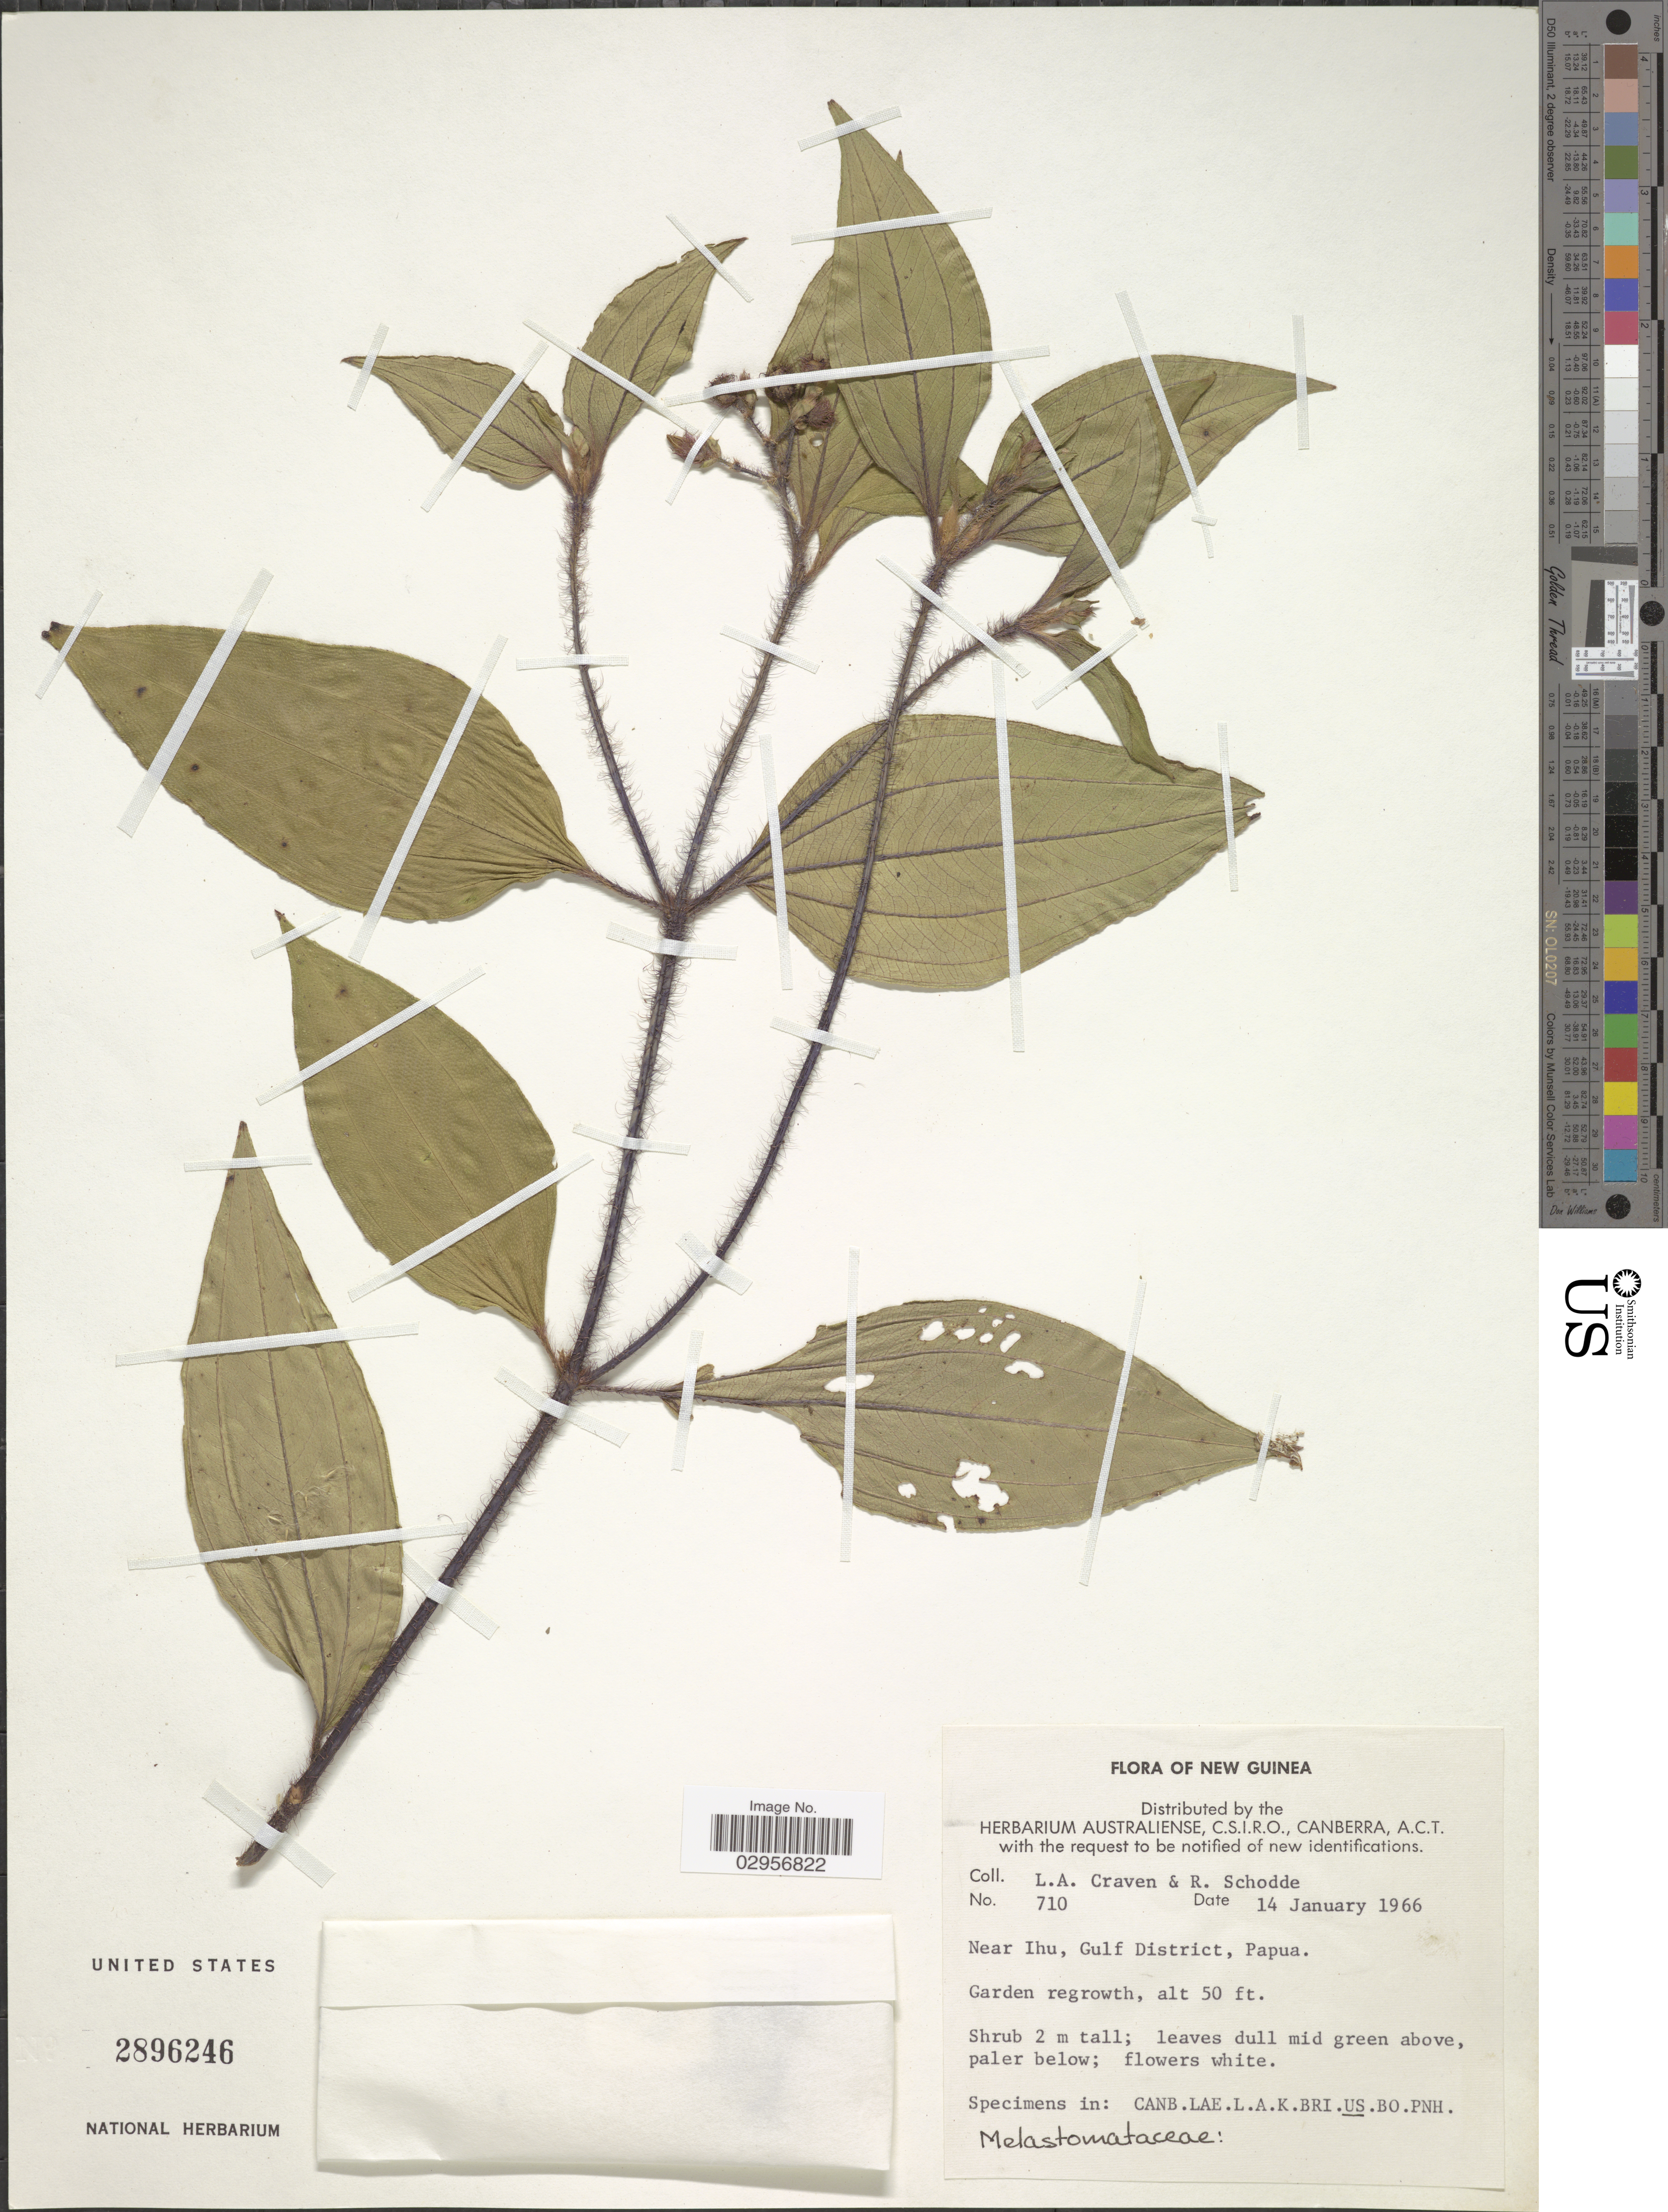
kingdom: Plantae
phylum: Tracheophyta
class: Magnoliopsida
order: Myrtales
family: Melastomataceae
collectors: L. A. Craven & R. Schodde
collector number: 710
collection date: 1966-01-14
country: Papua New Guinea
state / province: Gulf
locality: New Guinea, Near Ihu, Gulf District, Papua.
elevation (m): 15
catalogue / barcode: US 2896246